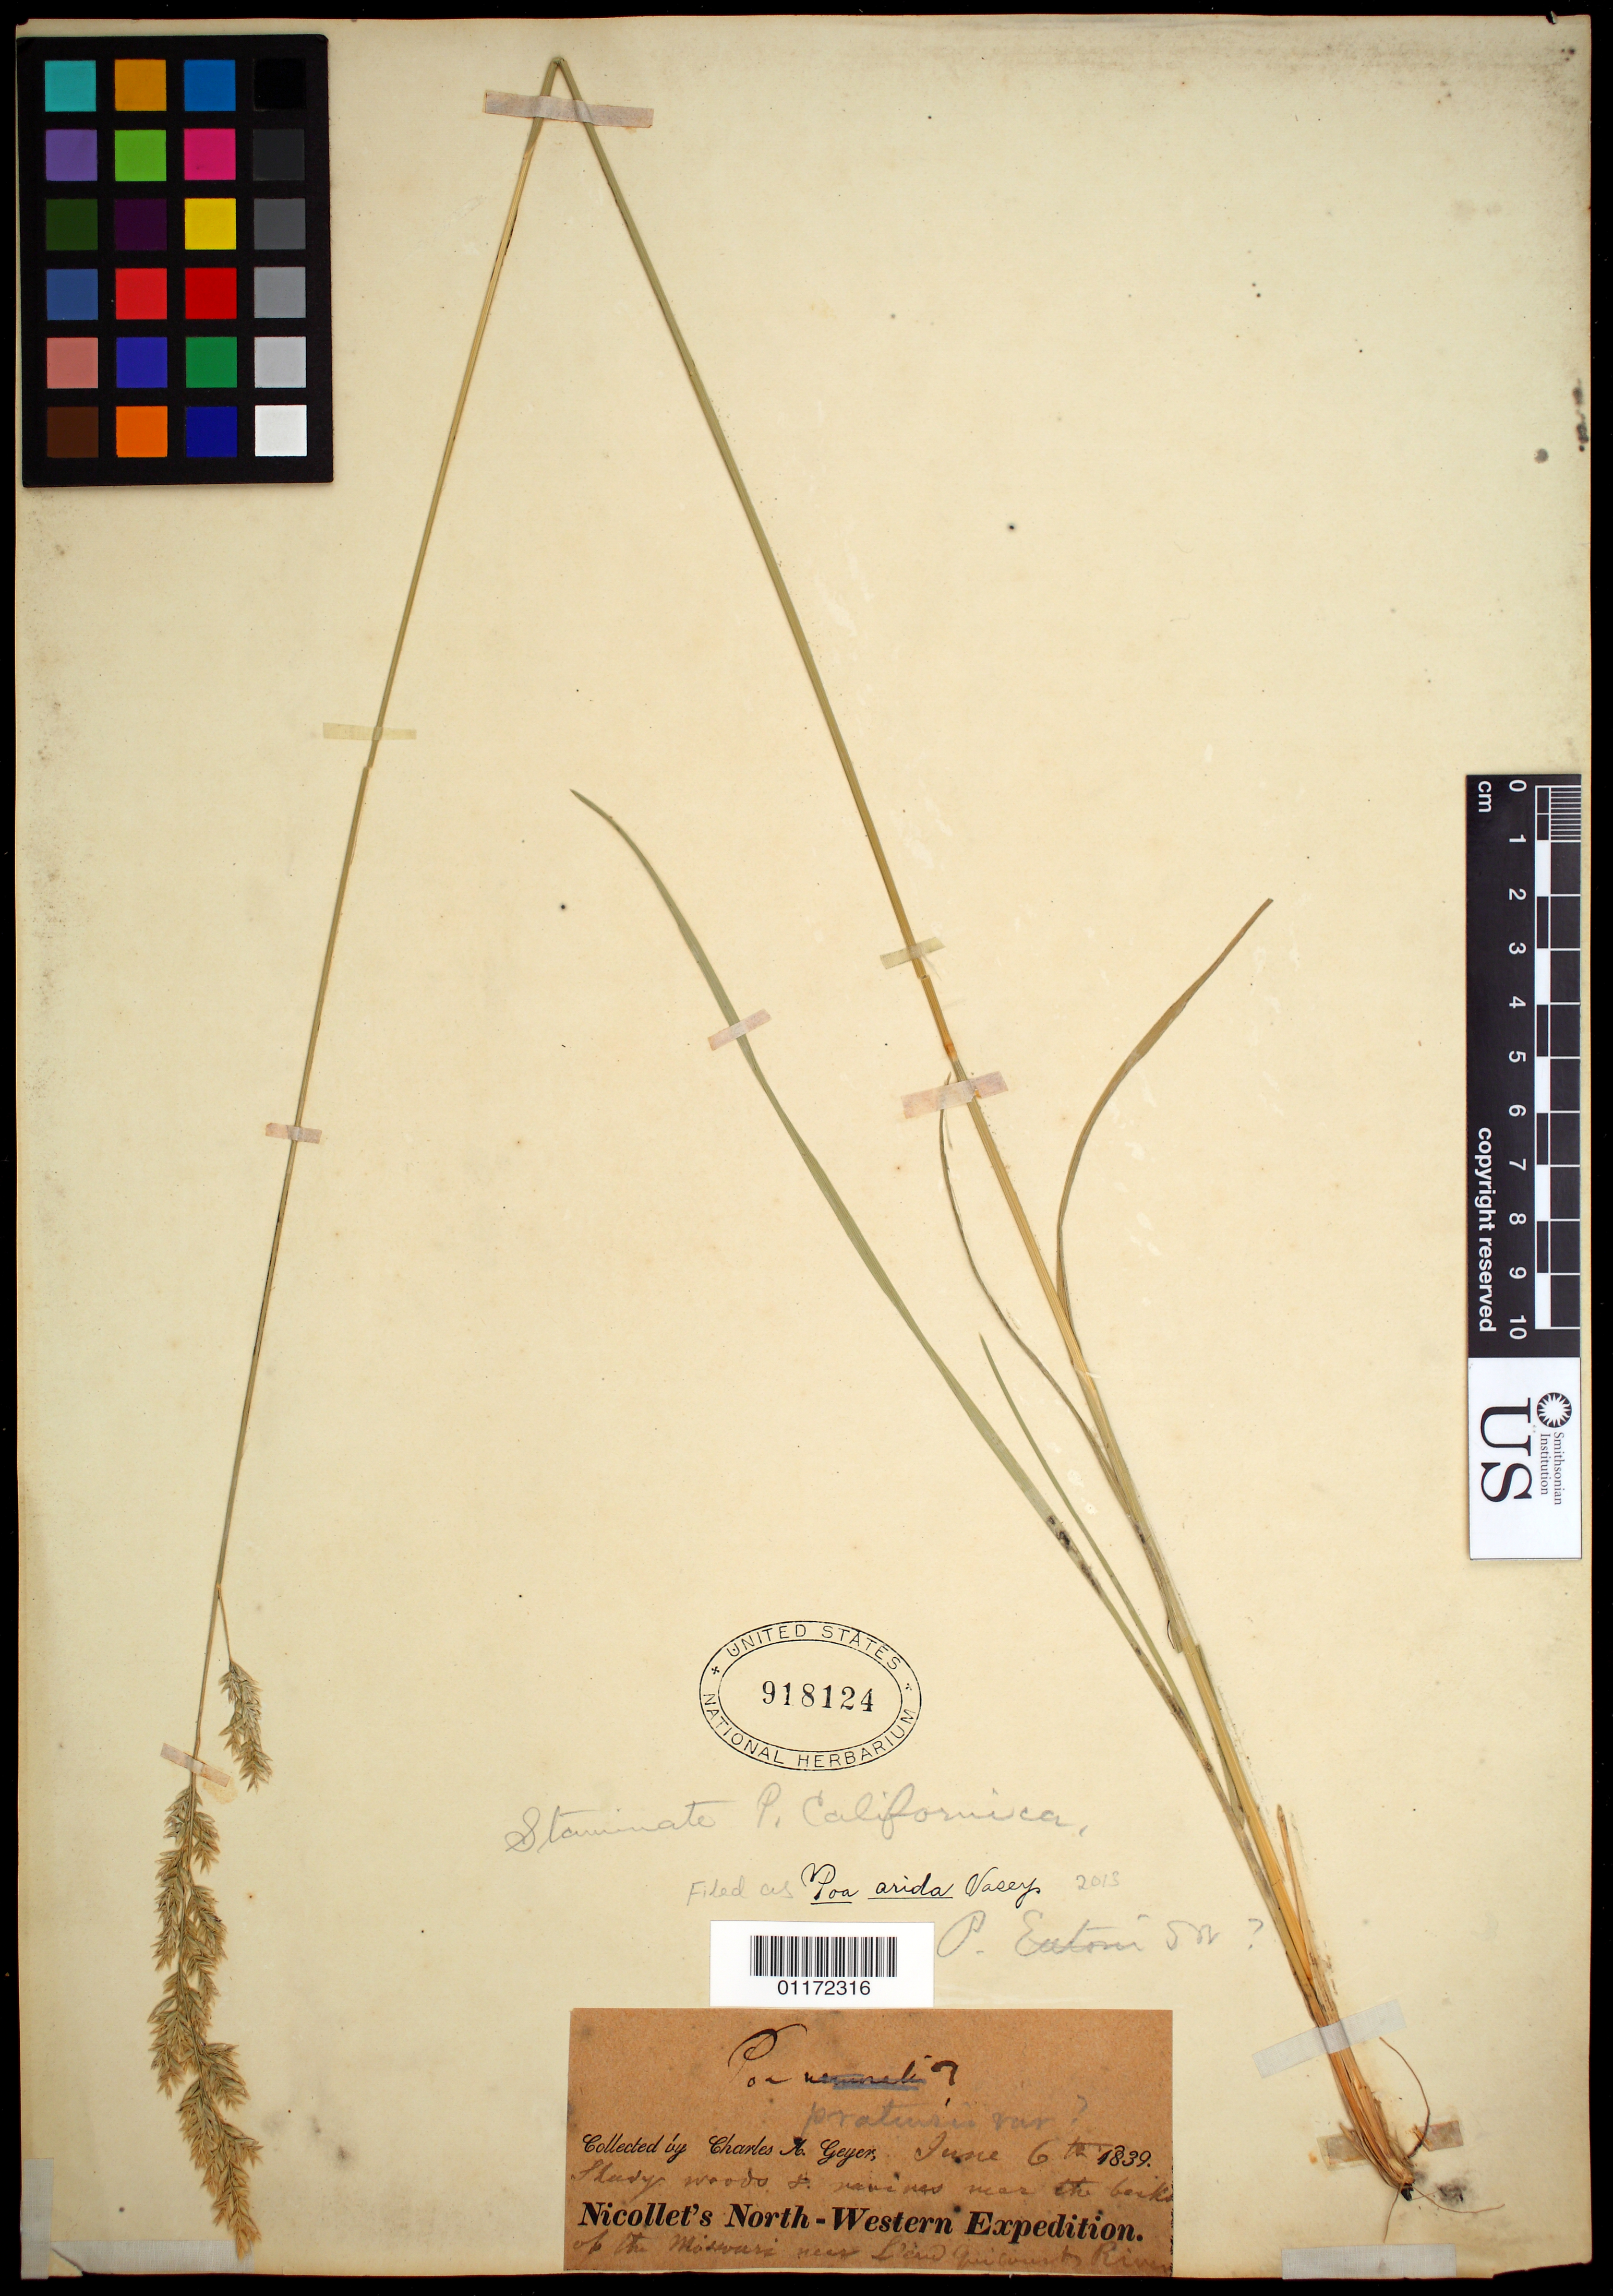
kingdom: Plantae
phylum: Tracheophyta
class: Liliopsida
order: Poales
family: Poaceae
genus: Poa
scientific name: Poa arida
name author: Vasey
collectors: C. A. Geyer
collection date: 1839-06-06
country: United States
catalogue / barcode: US 918124